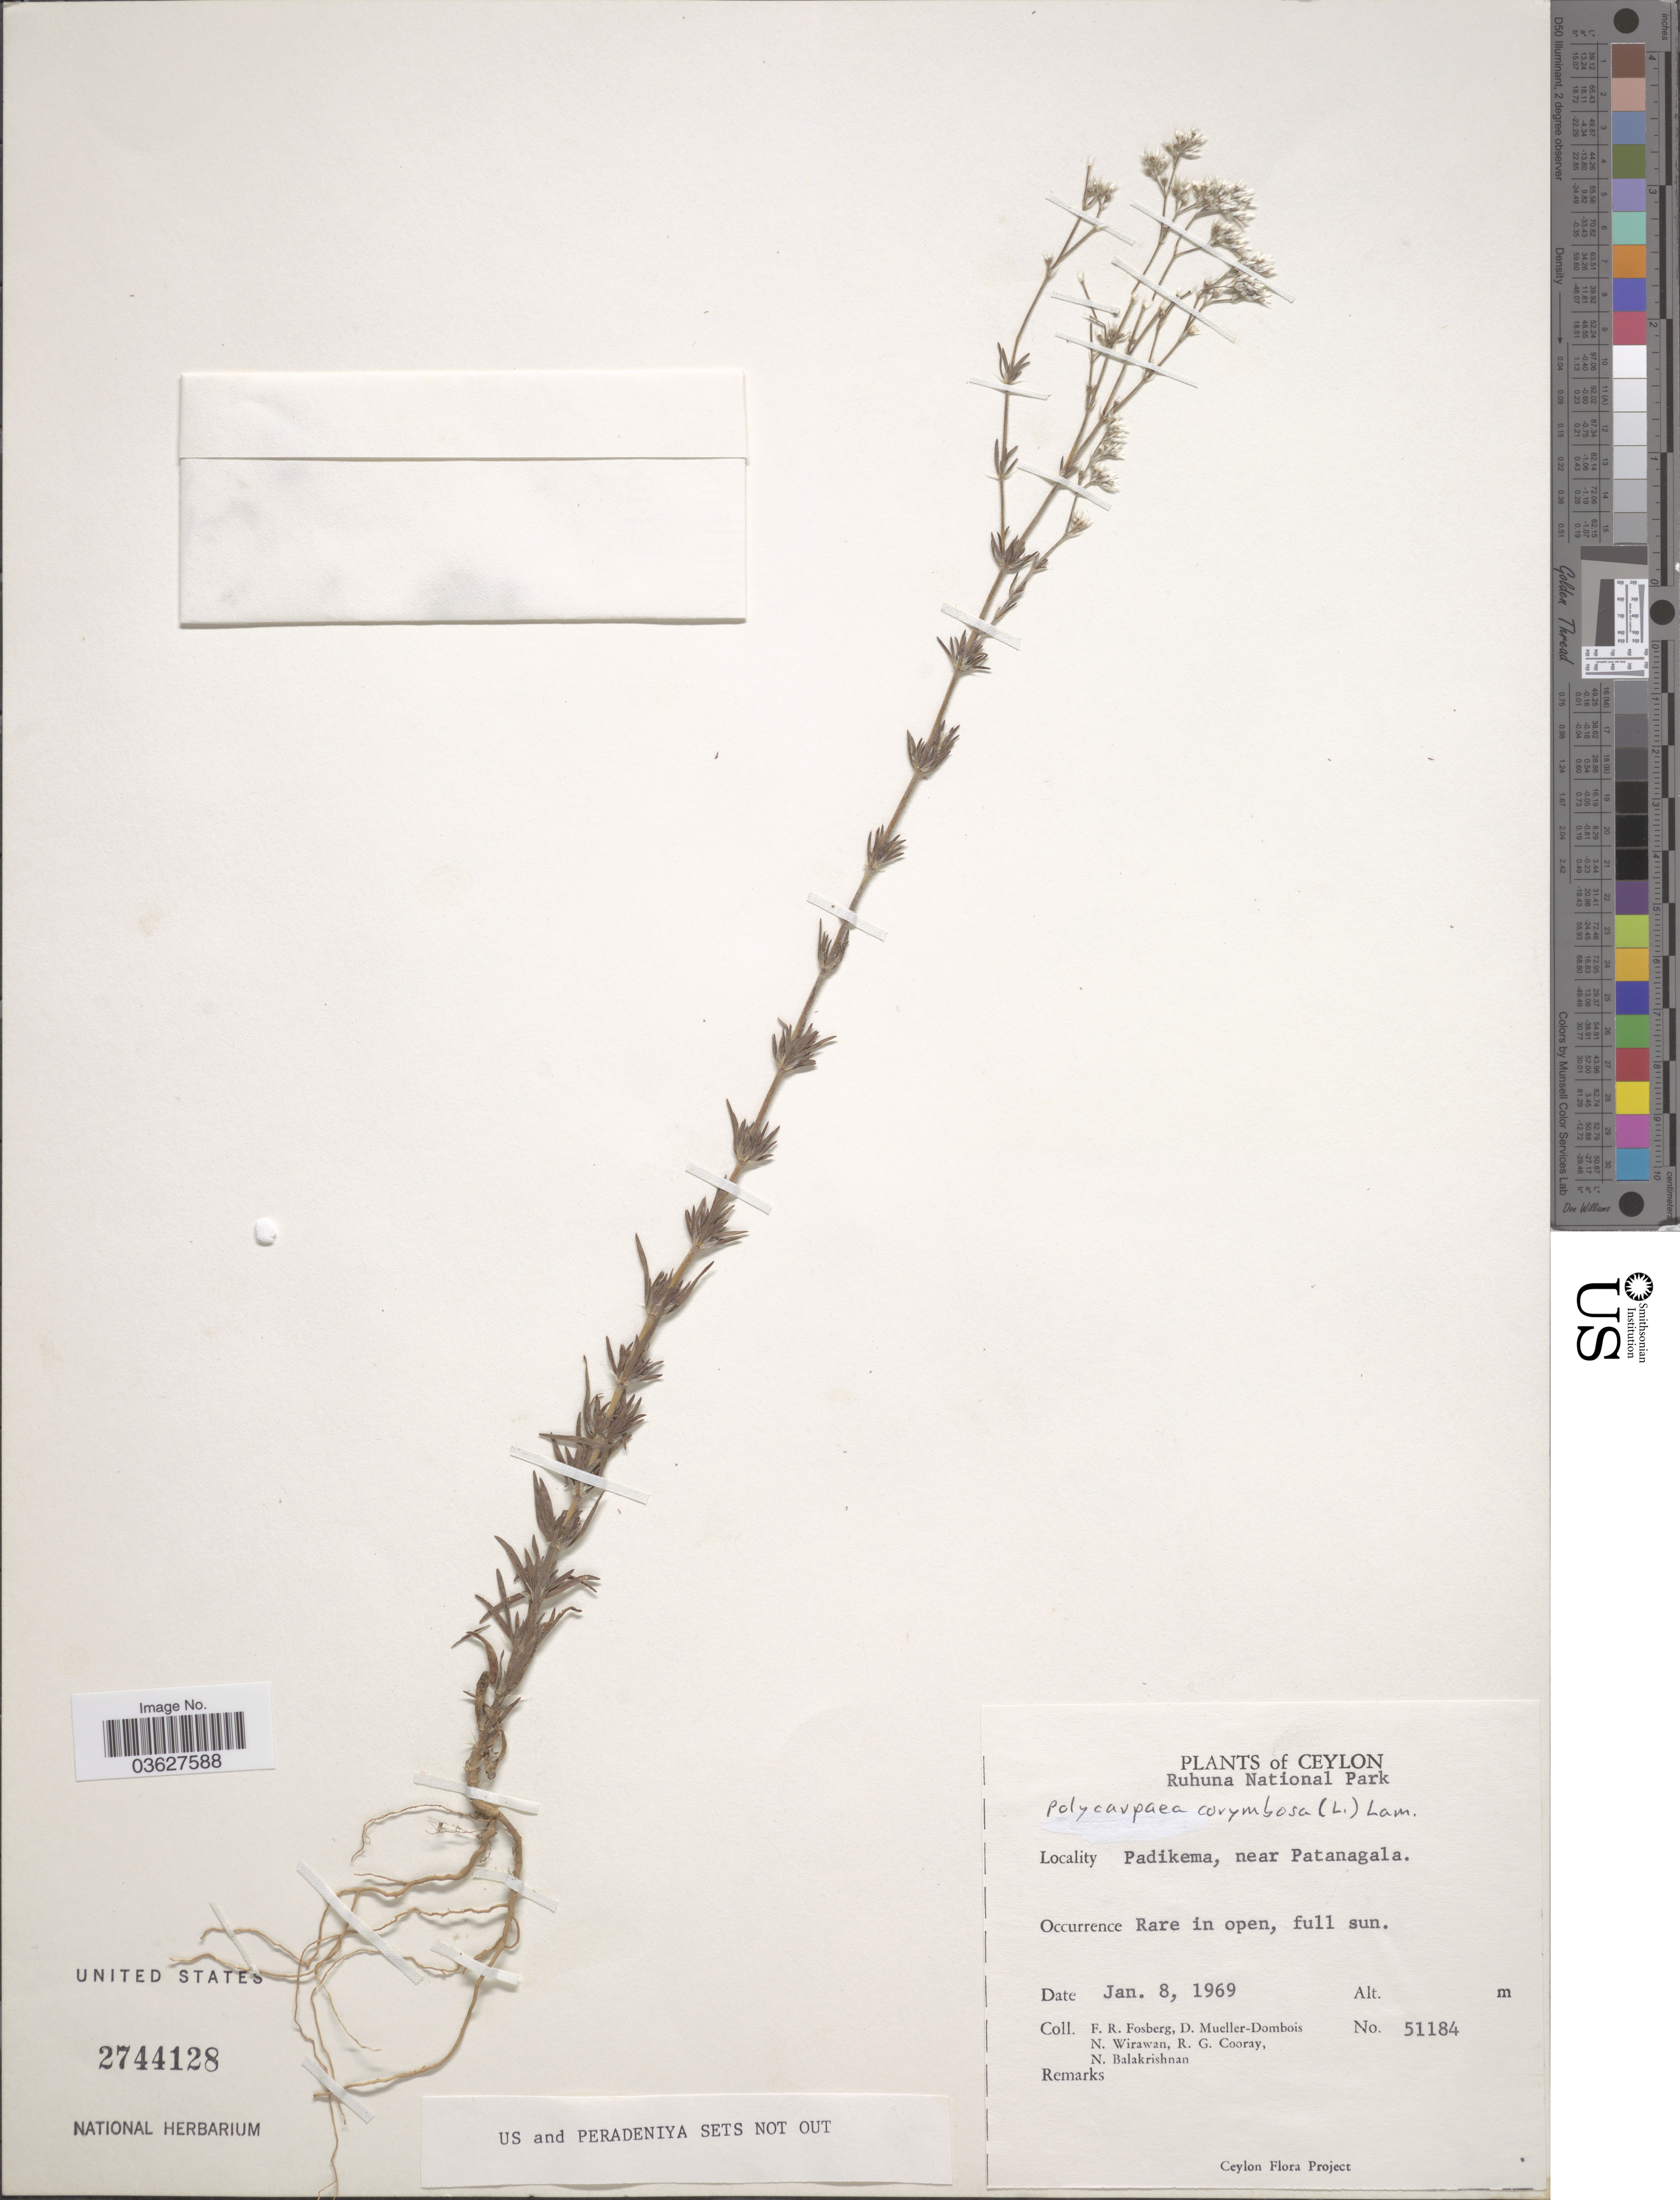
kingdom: Plantae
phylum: Tracheophyta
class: Magnoliopsida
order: Caryophyllales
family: Caryophyllaceae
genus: Polycarpaea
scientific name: Polycarpaea corymbosa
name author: (L.) Lam.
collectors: F. R. Fosberg, D. Mueller-Dombois, N. Wirawan, R. Cooray & N. Balakrishnan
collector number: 51184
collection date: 1969-01-08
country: Sri Lanka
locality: Ceylon. Ruhuna National Park. Padikema, near Patanagala.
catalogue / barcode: US 2744128